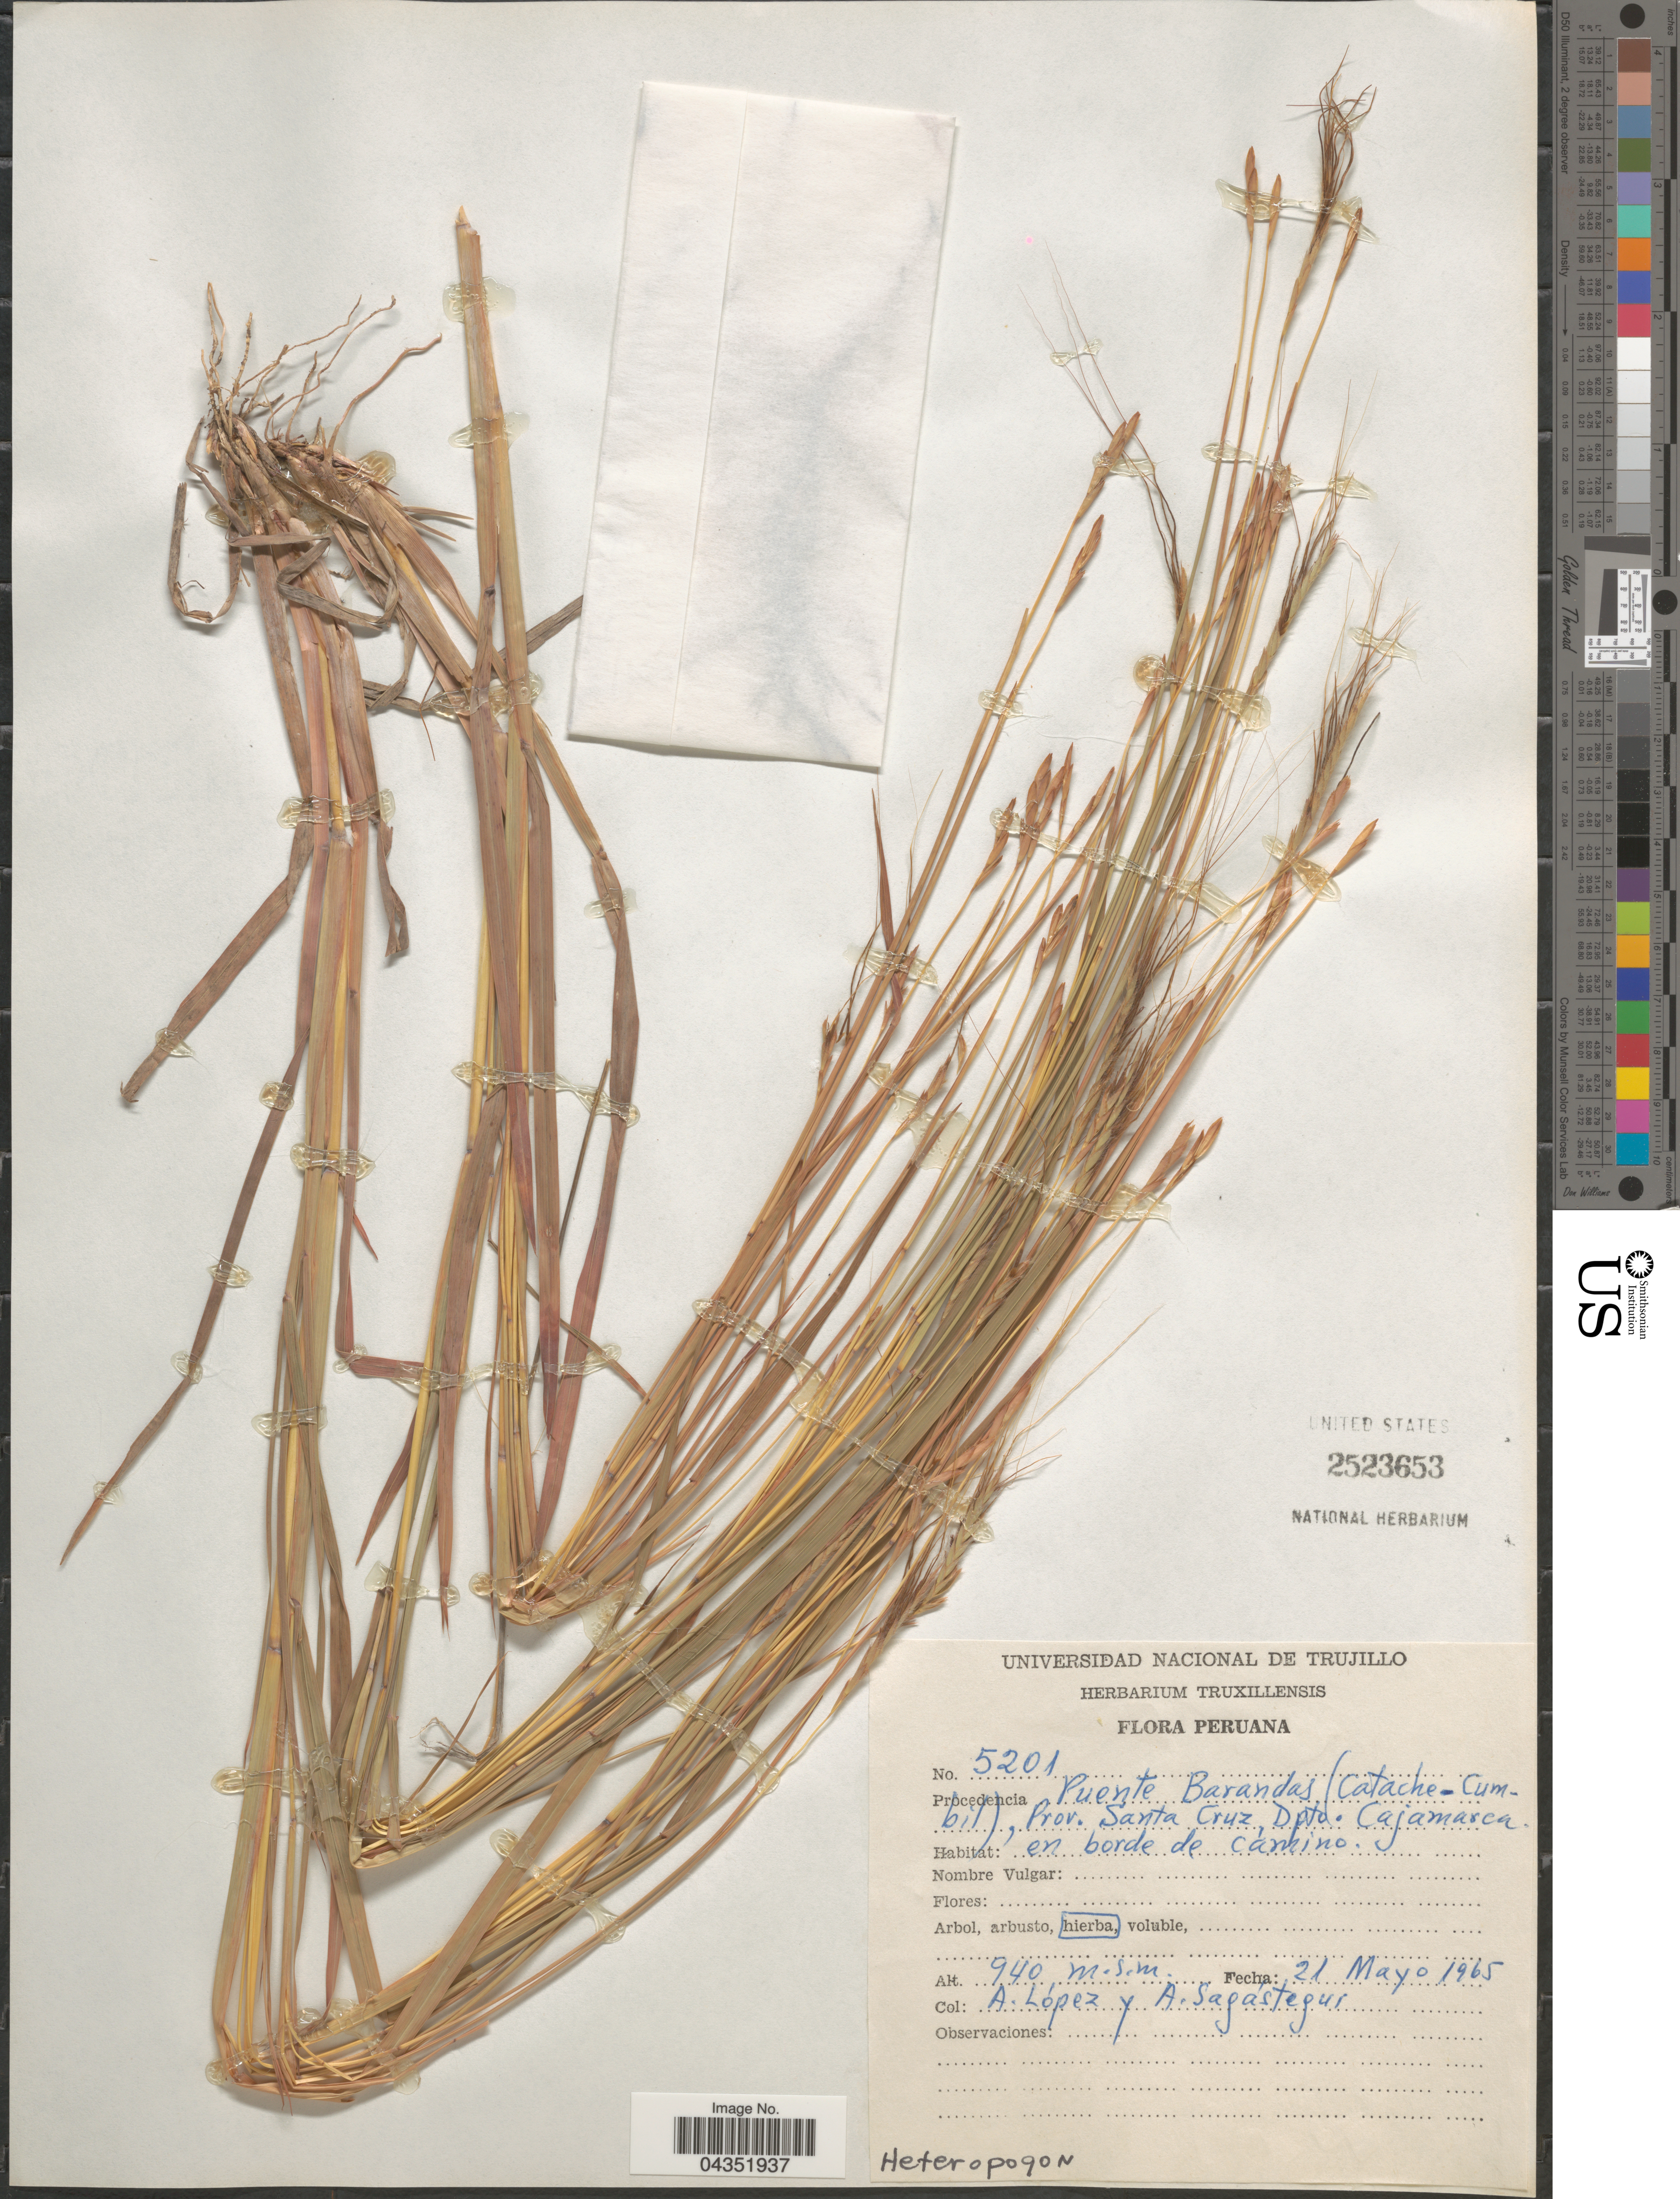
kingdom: Plantae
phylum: Tracheophyta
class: Liliopsida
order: Poales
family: Poaceae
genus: Heteropogon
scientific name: Heteropogon sp.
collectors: A. López & A. Sagastegui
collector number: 5201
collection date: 1965-05-21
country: Peru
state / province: Cajamarca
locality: Peruana. Puente Barandas (Catache-Cumbil), Prov. Santa Cruz, Dpto. Cajamarca.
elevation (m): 940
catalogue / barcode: US 2523653